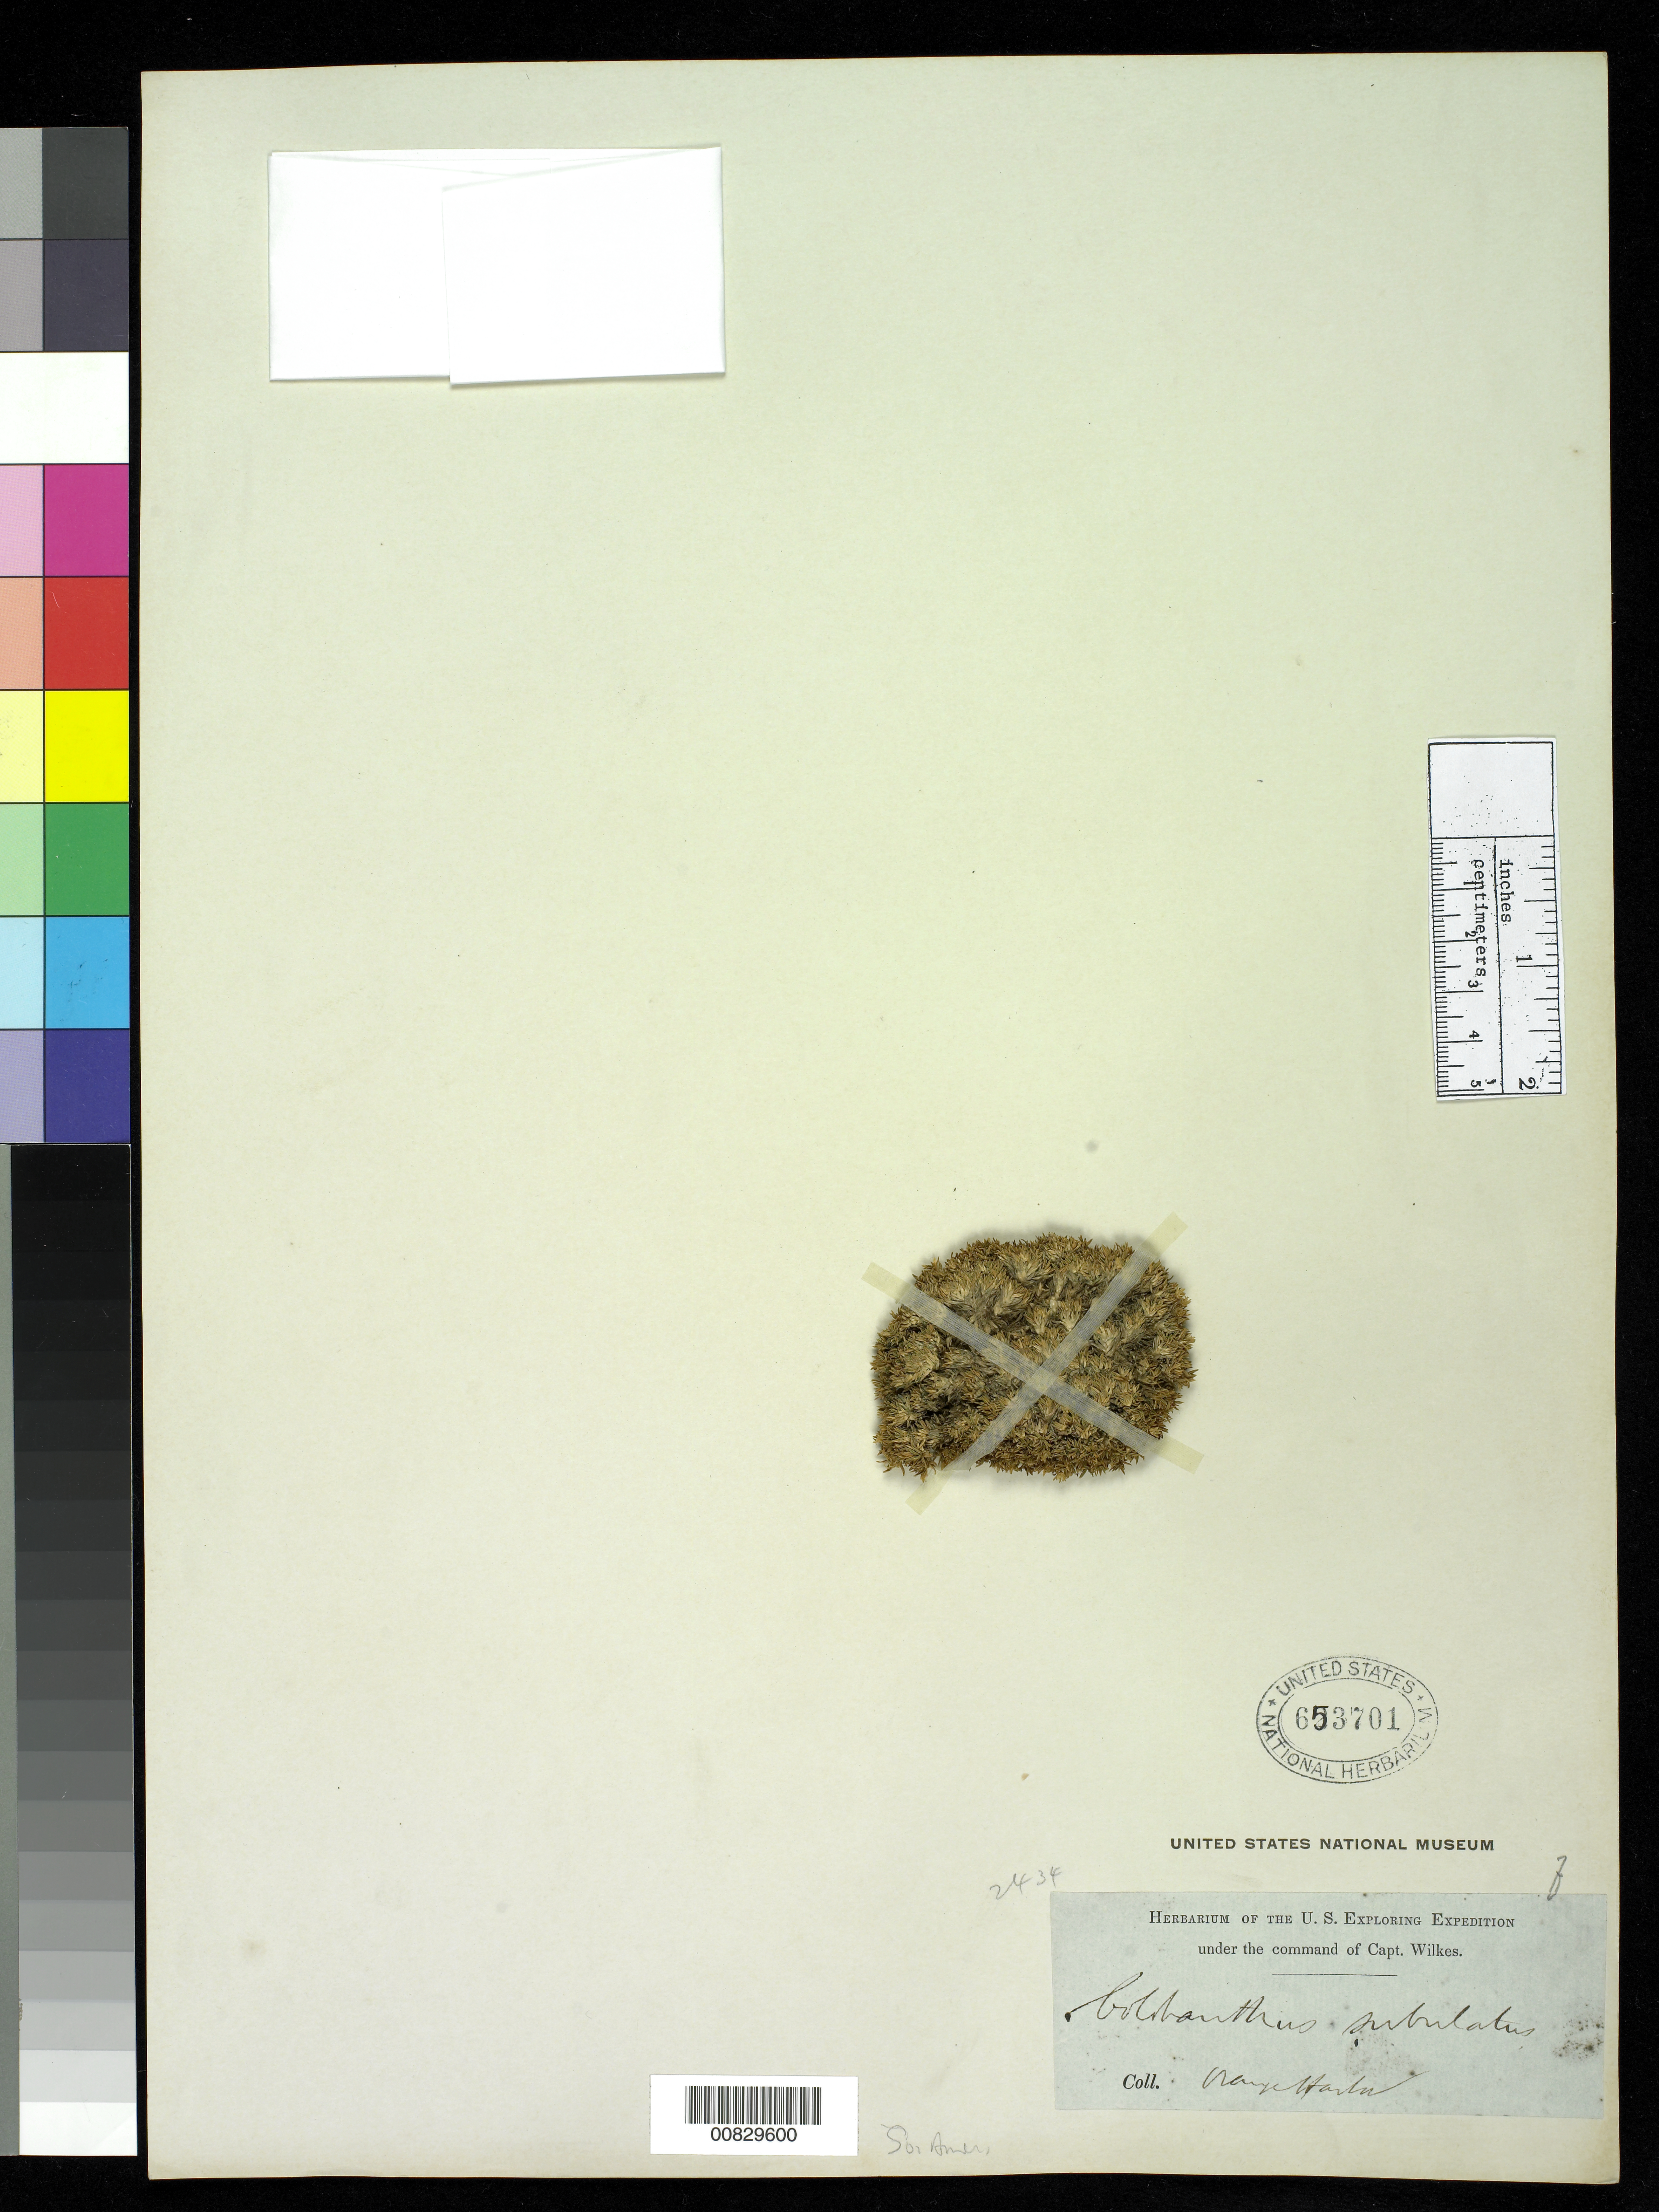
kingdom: Plantae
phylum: Tracheophyta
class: Magnoliopsida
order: Caryophyllales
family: Caryophyllaceae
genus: Colobanthus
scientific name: Colobanthus subulatus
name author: (d'Urv.) Hook. f.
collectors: Wilkes Explor. Exped.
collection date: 1838/1842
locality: Orange Harbor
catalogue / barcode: US 653701